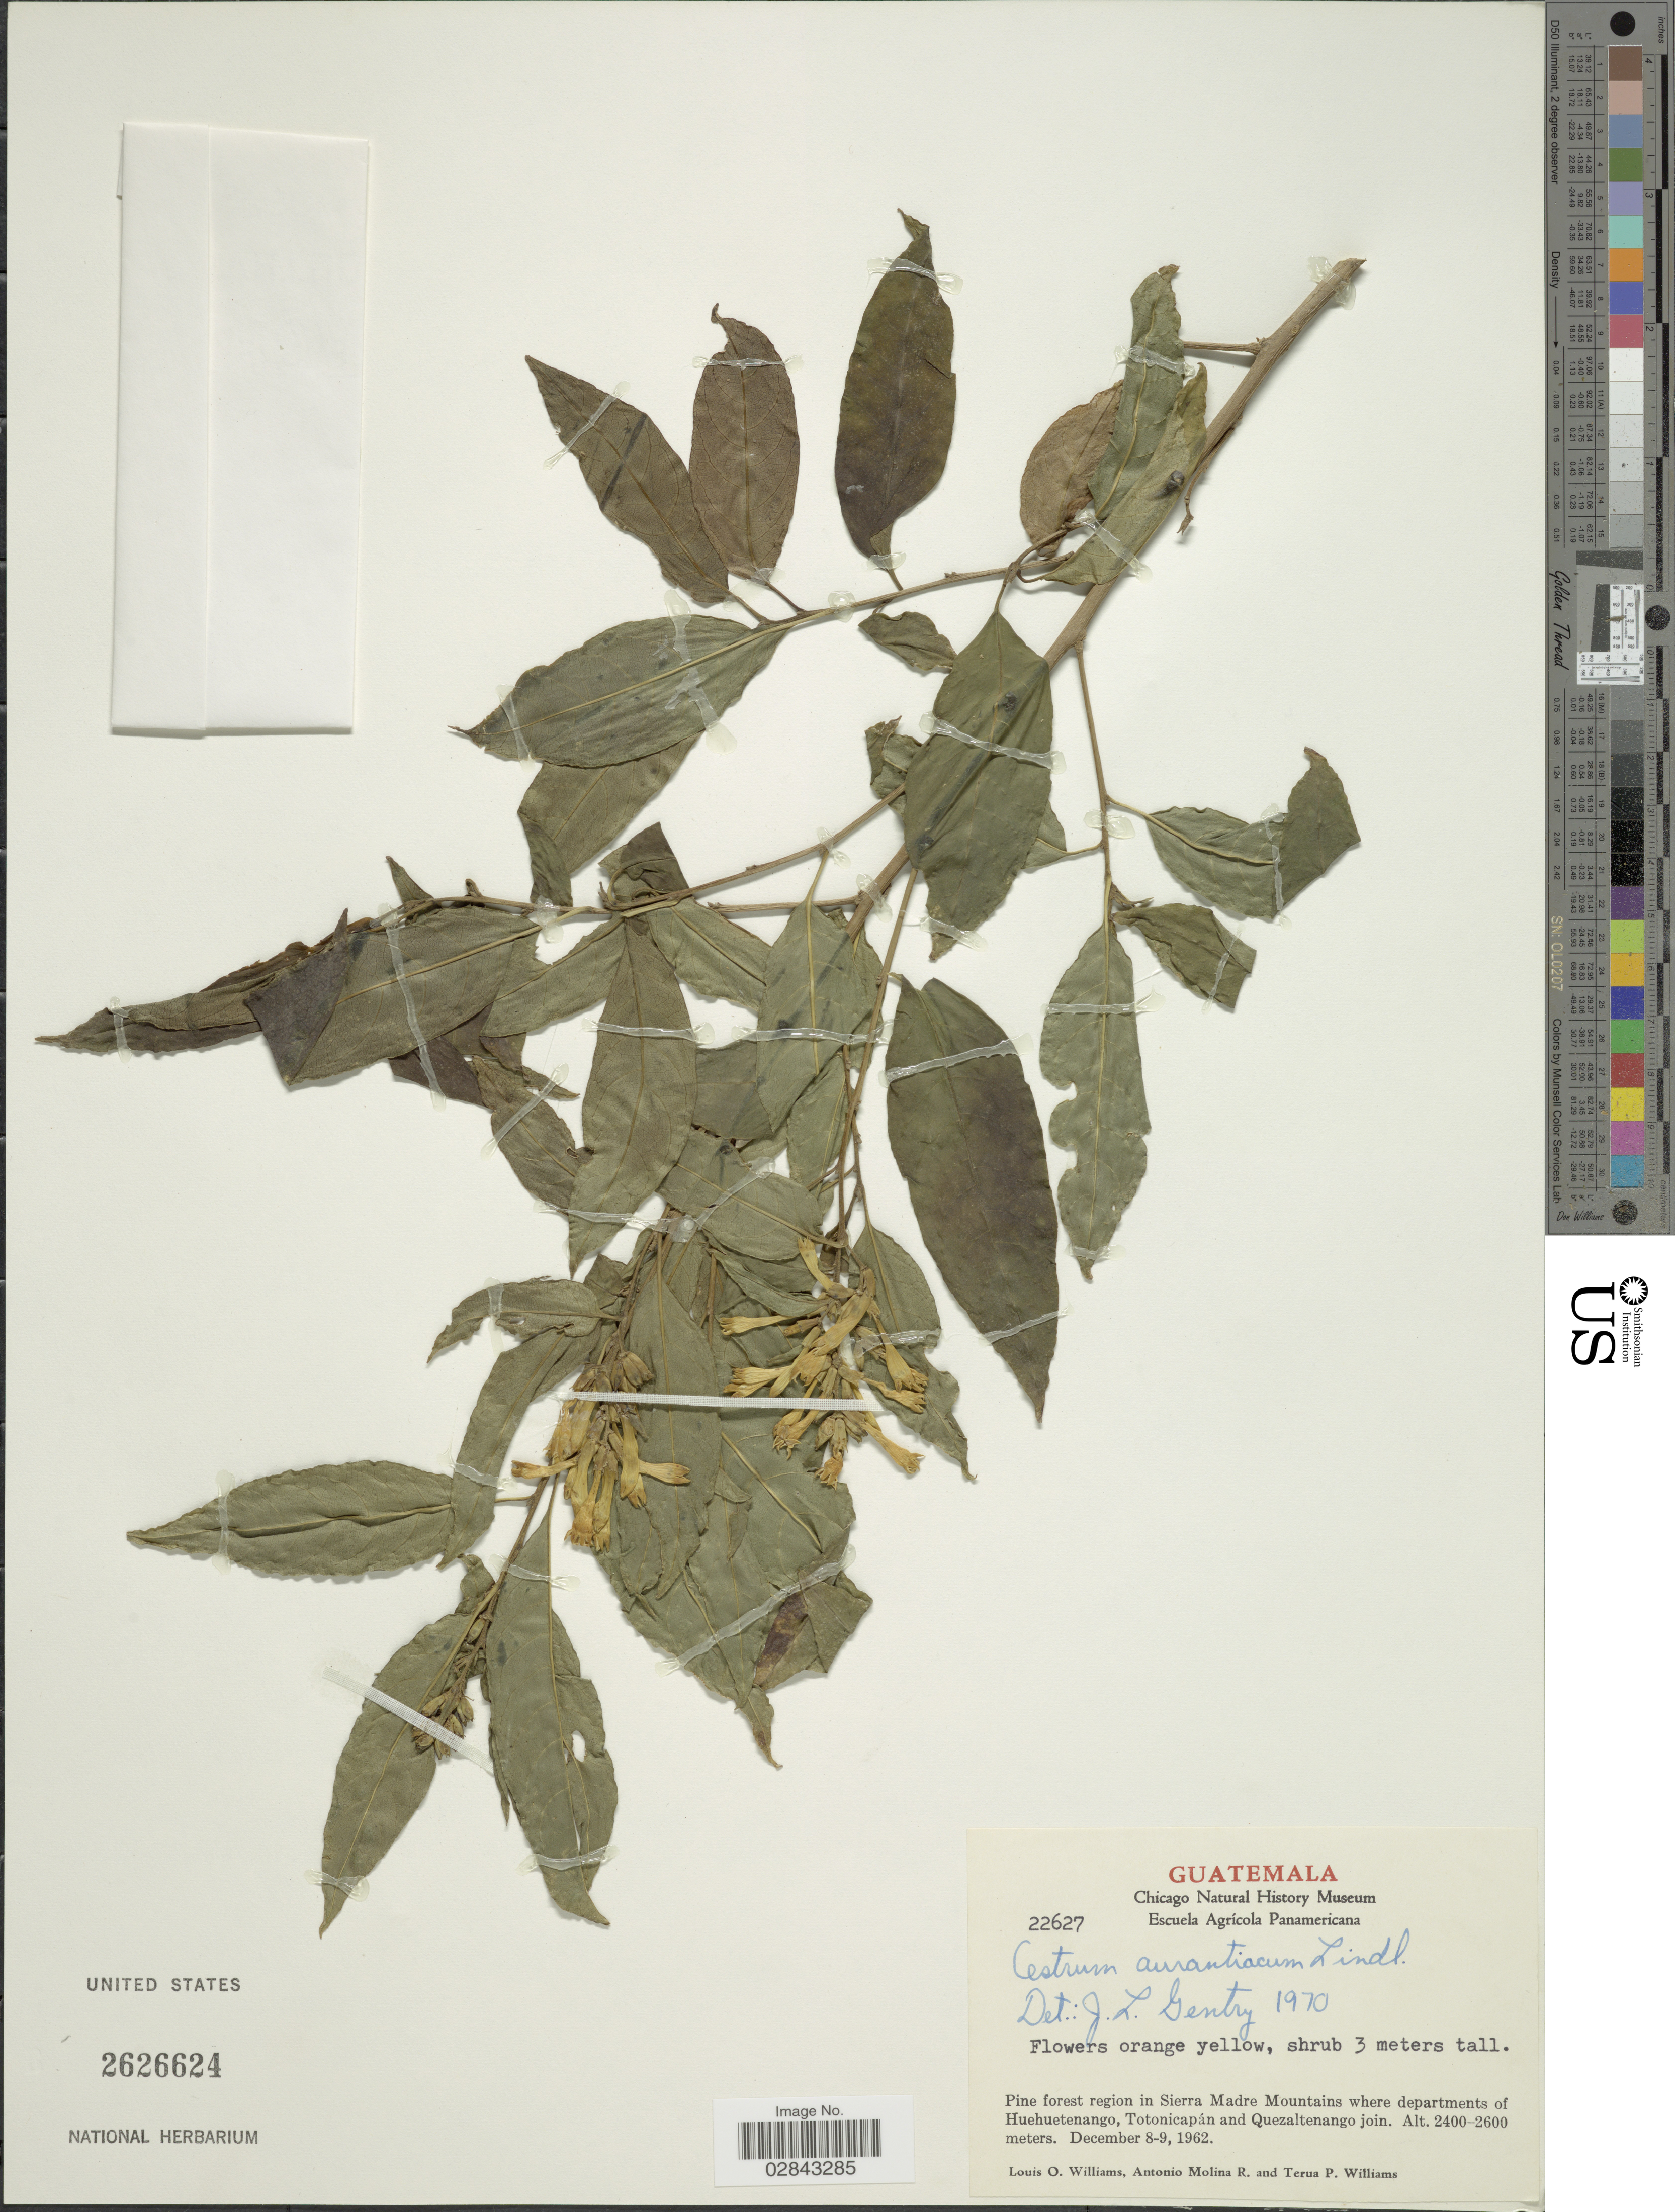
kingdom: Plantae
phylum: Tracheophyta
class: Magnoliopsida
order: Solanales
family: Solanaceae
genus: Cestrum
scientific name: Cestrum aurantiacum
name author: Lindley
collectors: L. O. Williams, A. Molina R. & T. Williams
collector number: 22627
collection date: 1962-12-08/1962-12-09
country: Guatemala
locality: Pine forest region in Sierra Madre Mountains where departments of Huehuetenango, Totonicapán and Quezaltenango join.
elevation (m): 2400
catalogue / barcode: US 2626624